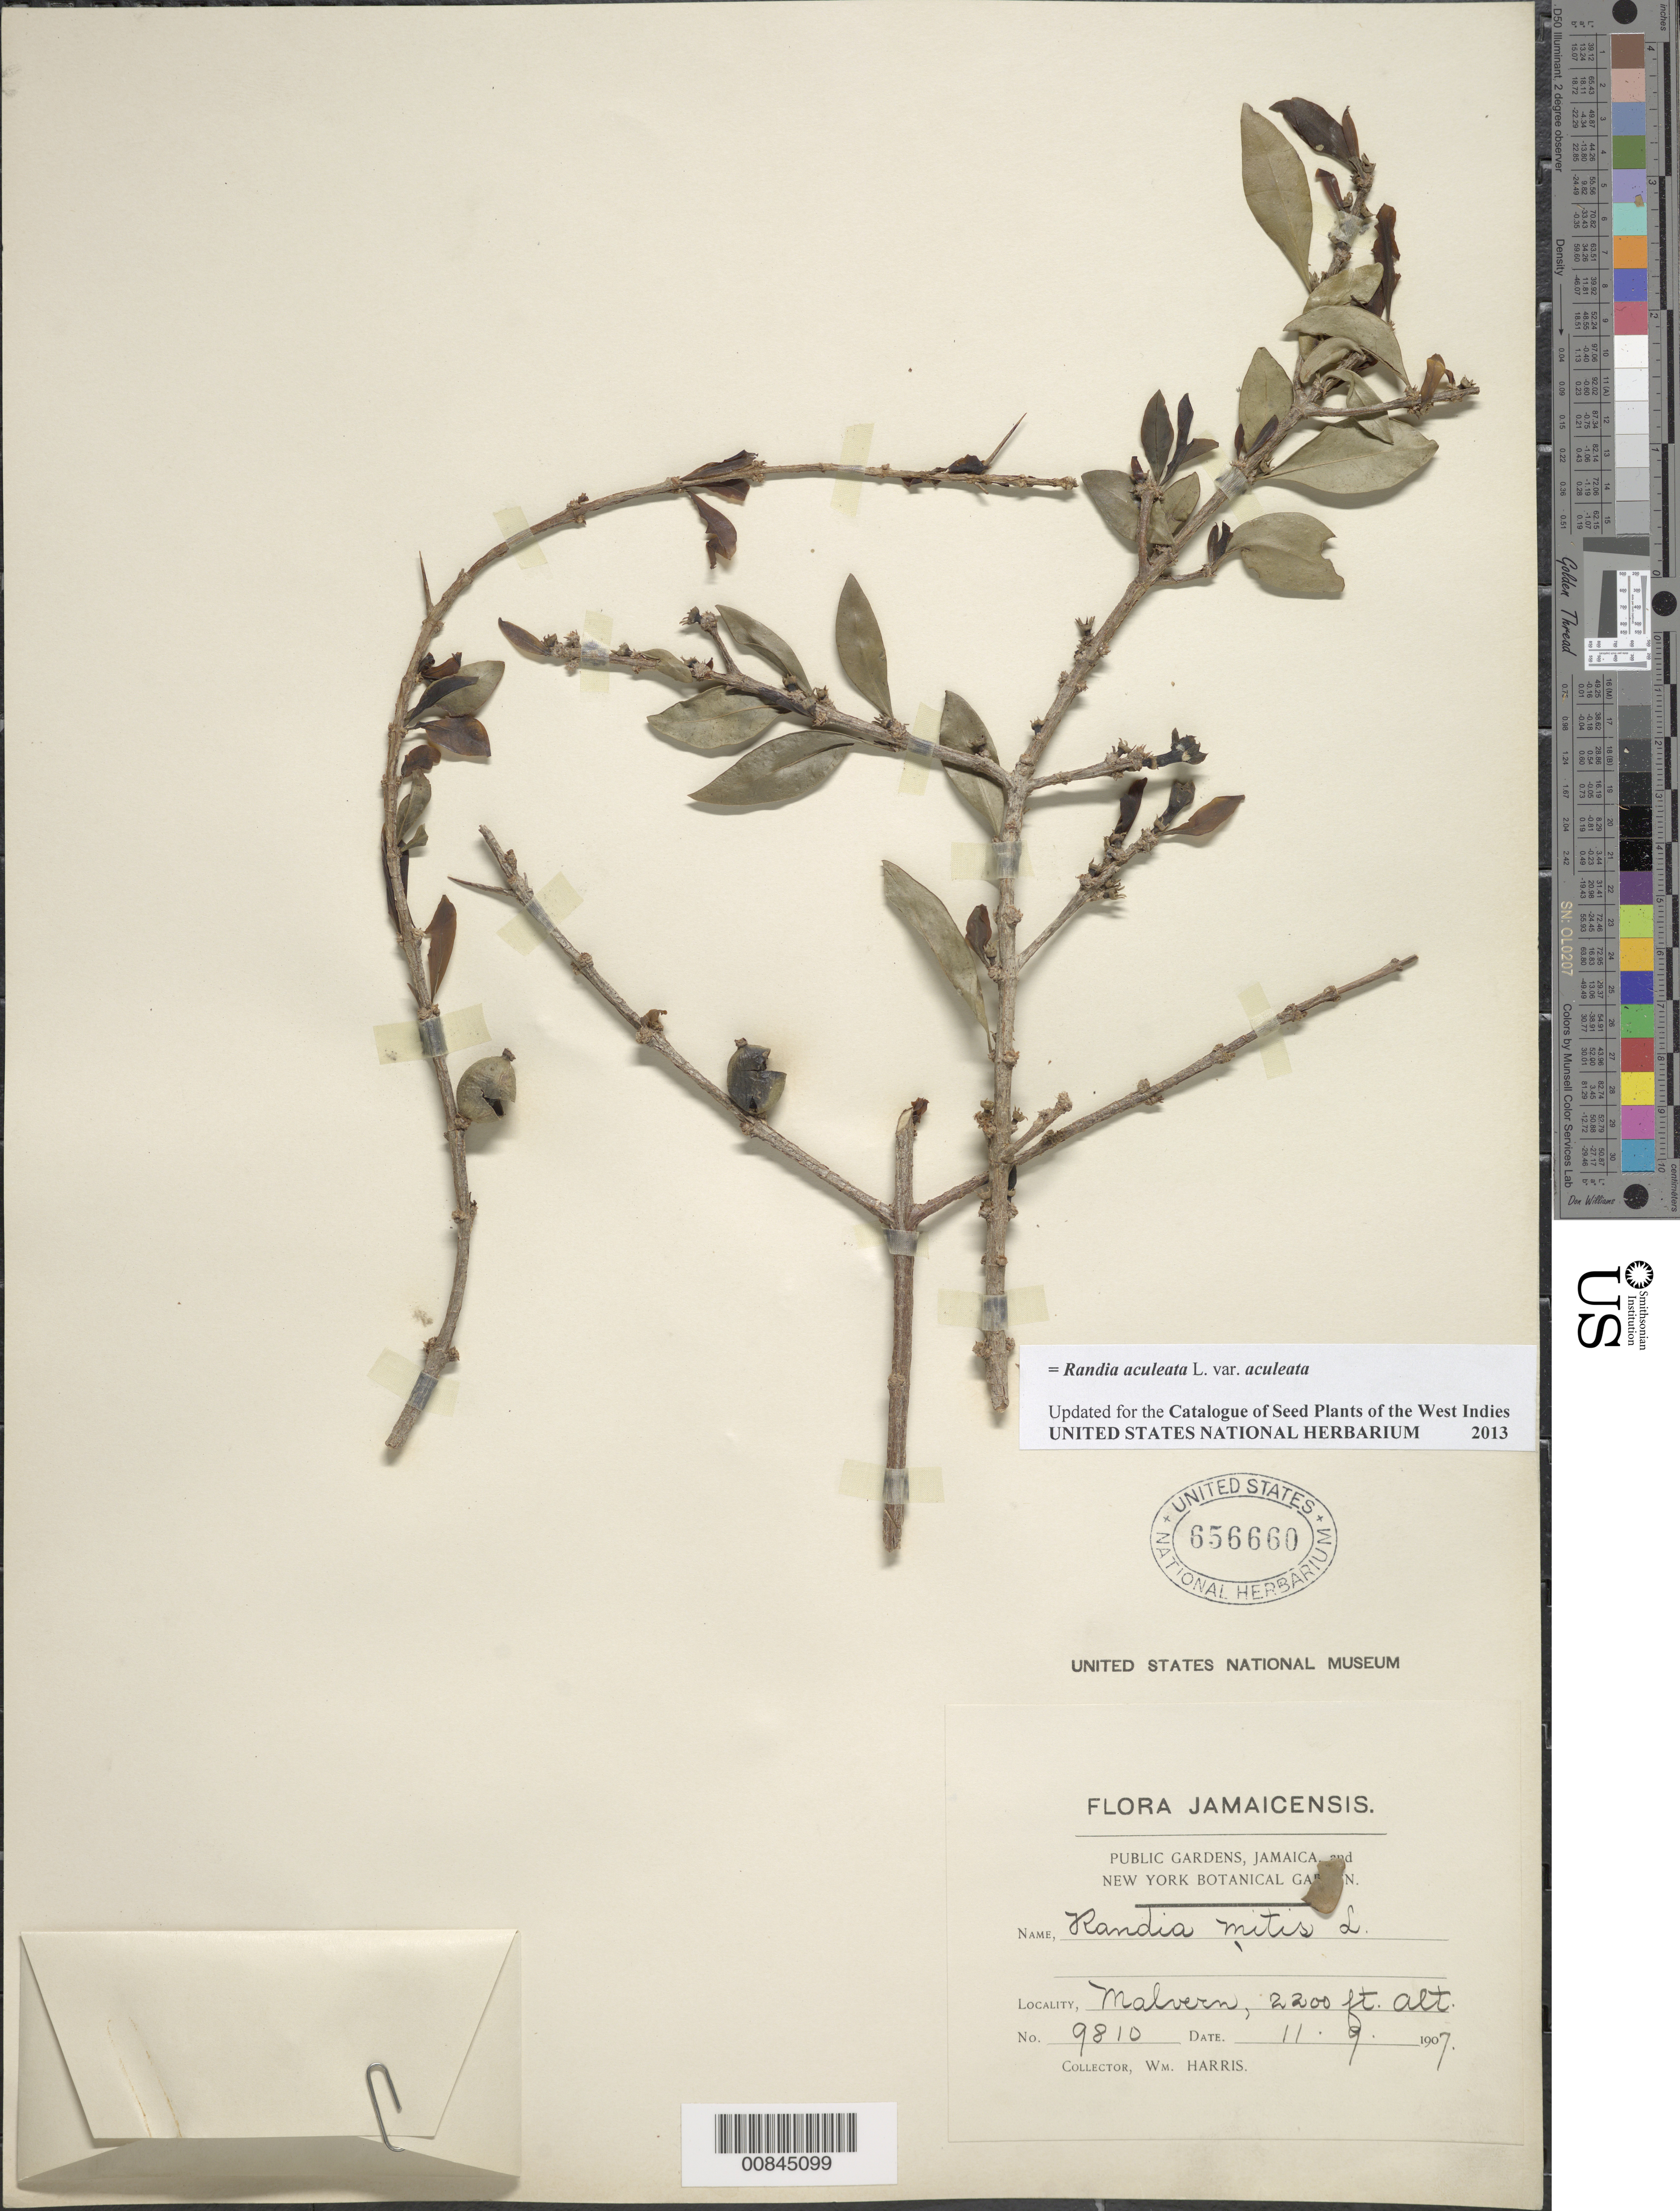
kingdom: Plantae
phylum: Tracheophyta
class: Magnoliopsida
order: Gentianales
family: Rubiaceae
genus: Randia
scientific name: Randia aculeata var. aculeata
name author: L.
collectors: W. H. Harris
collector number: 9810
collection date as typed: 11 Sep 1907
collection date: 1907-09-11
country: Jamaica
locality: Malvern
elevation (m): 671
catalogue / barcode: US 656660